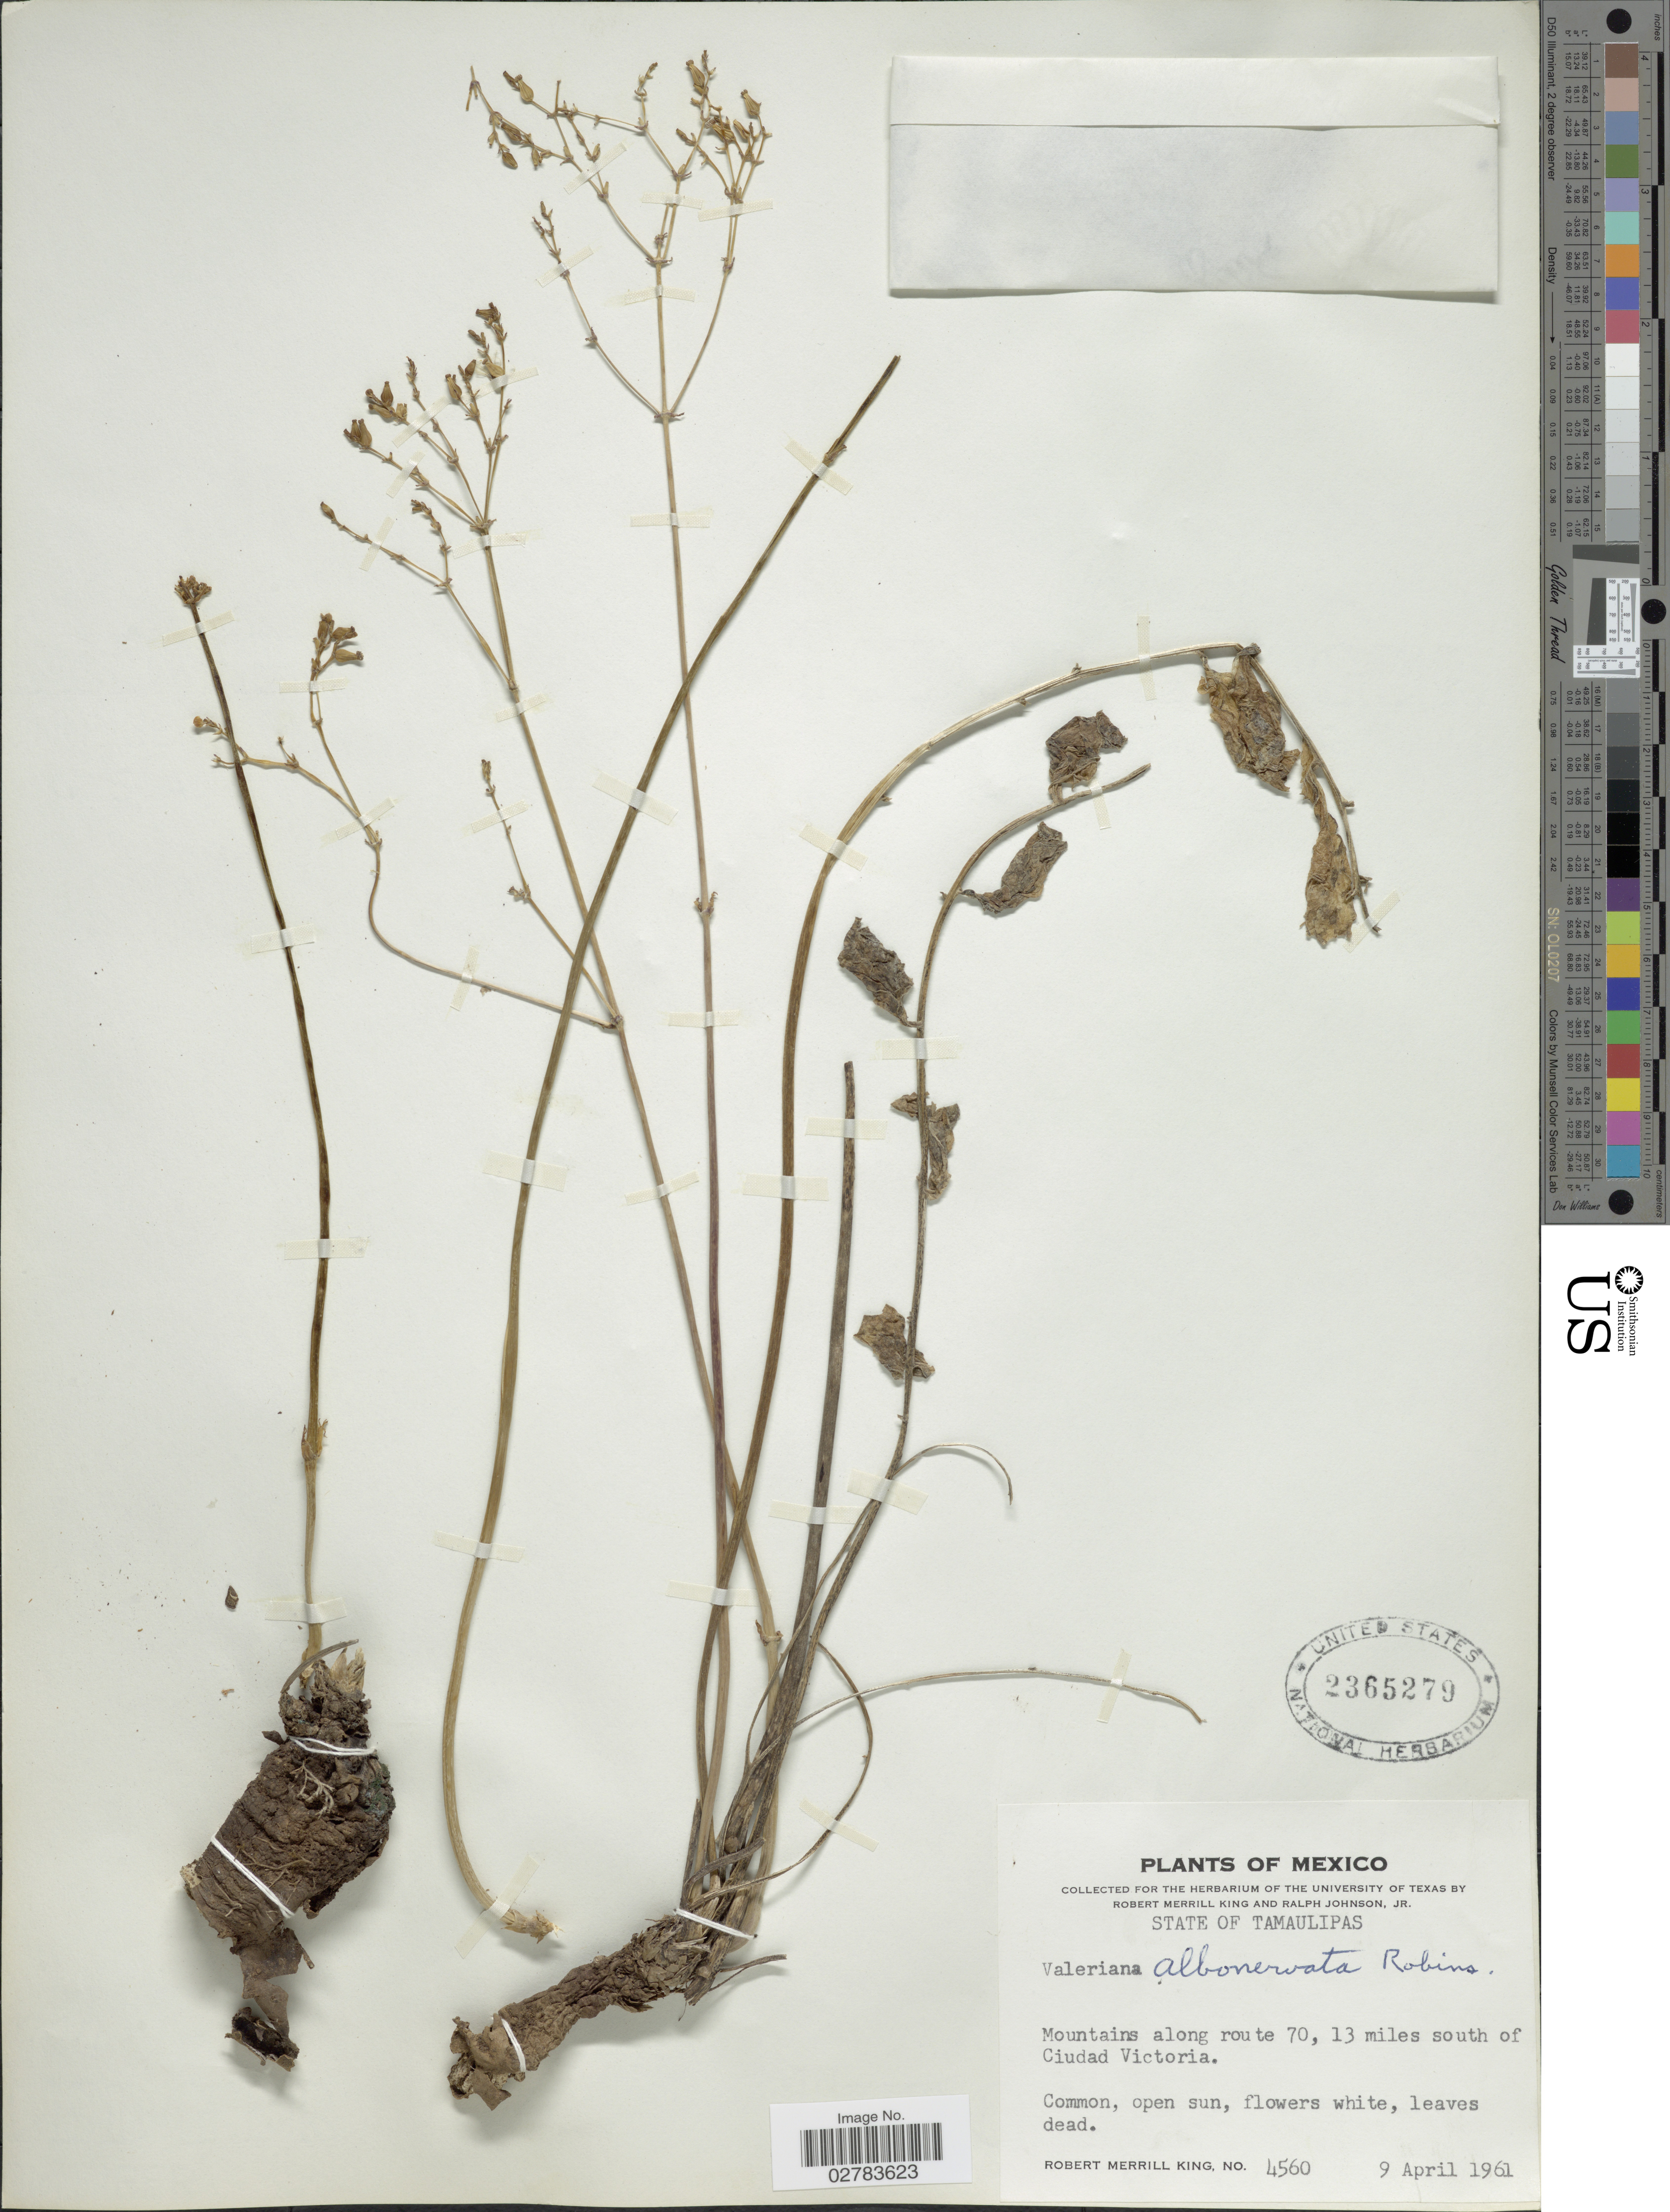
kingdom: Plantae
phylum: Tracheophyta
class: Magnoliopsida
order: Dipsacales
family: Caprifoliaceae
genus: Valeriana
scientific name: Valeriana albonervata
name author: B.L. Rob.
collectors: R. M. King & R. Johnson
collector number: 4560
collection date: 1961-04-09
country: Mexico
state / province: Tamaulipas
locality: Mountains along route 70, 13 miles south of Ciudad Victoria.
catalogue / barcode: US 2365279